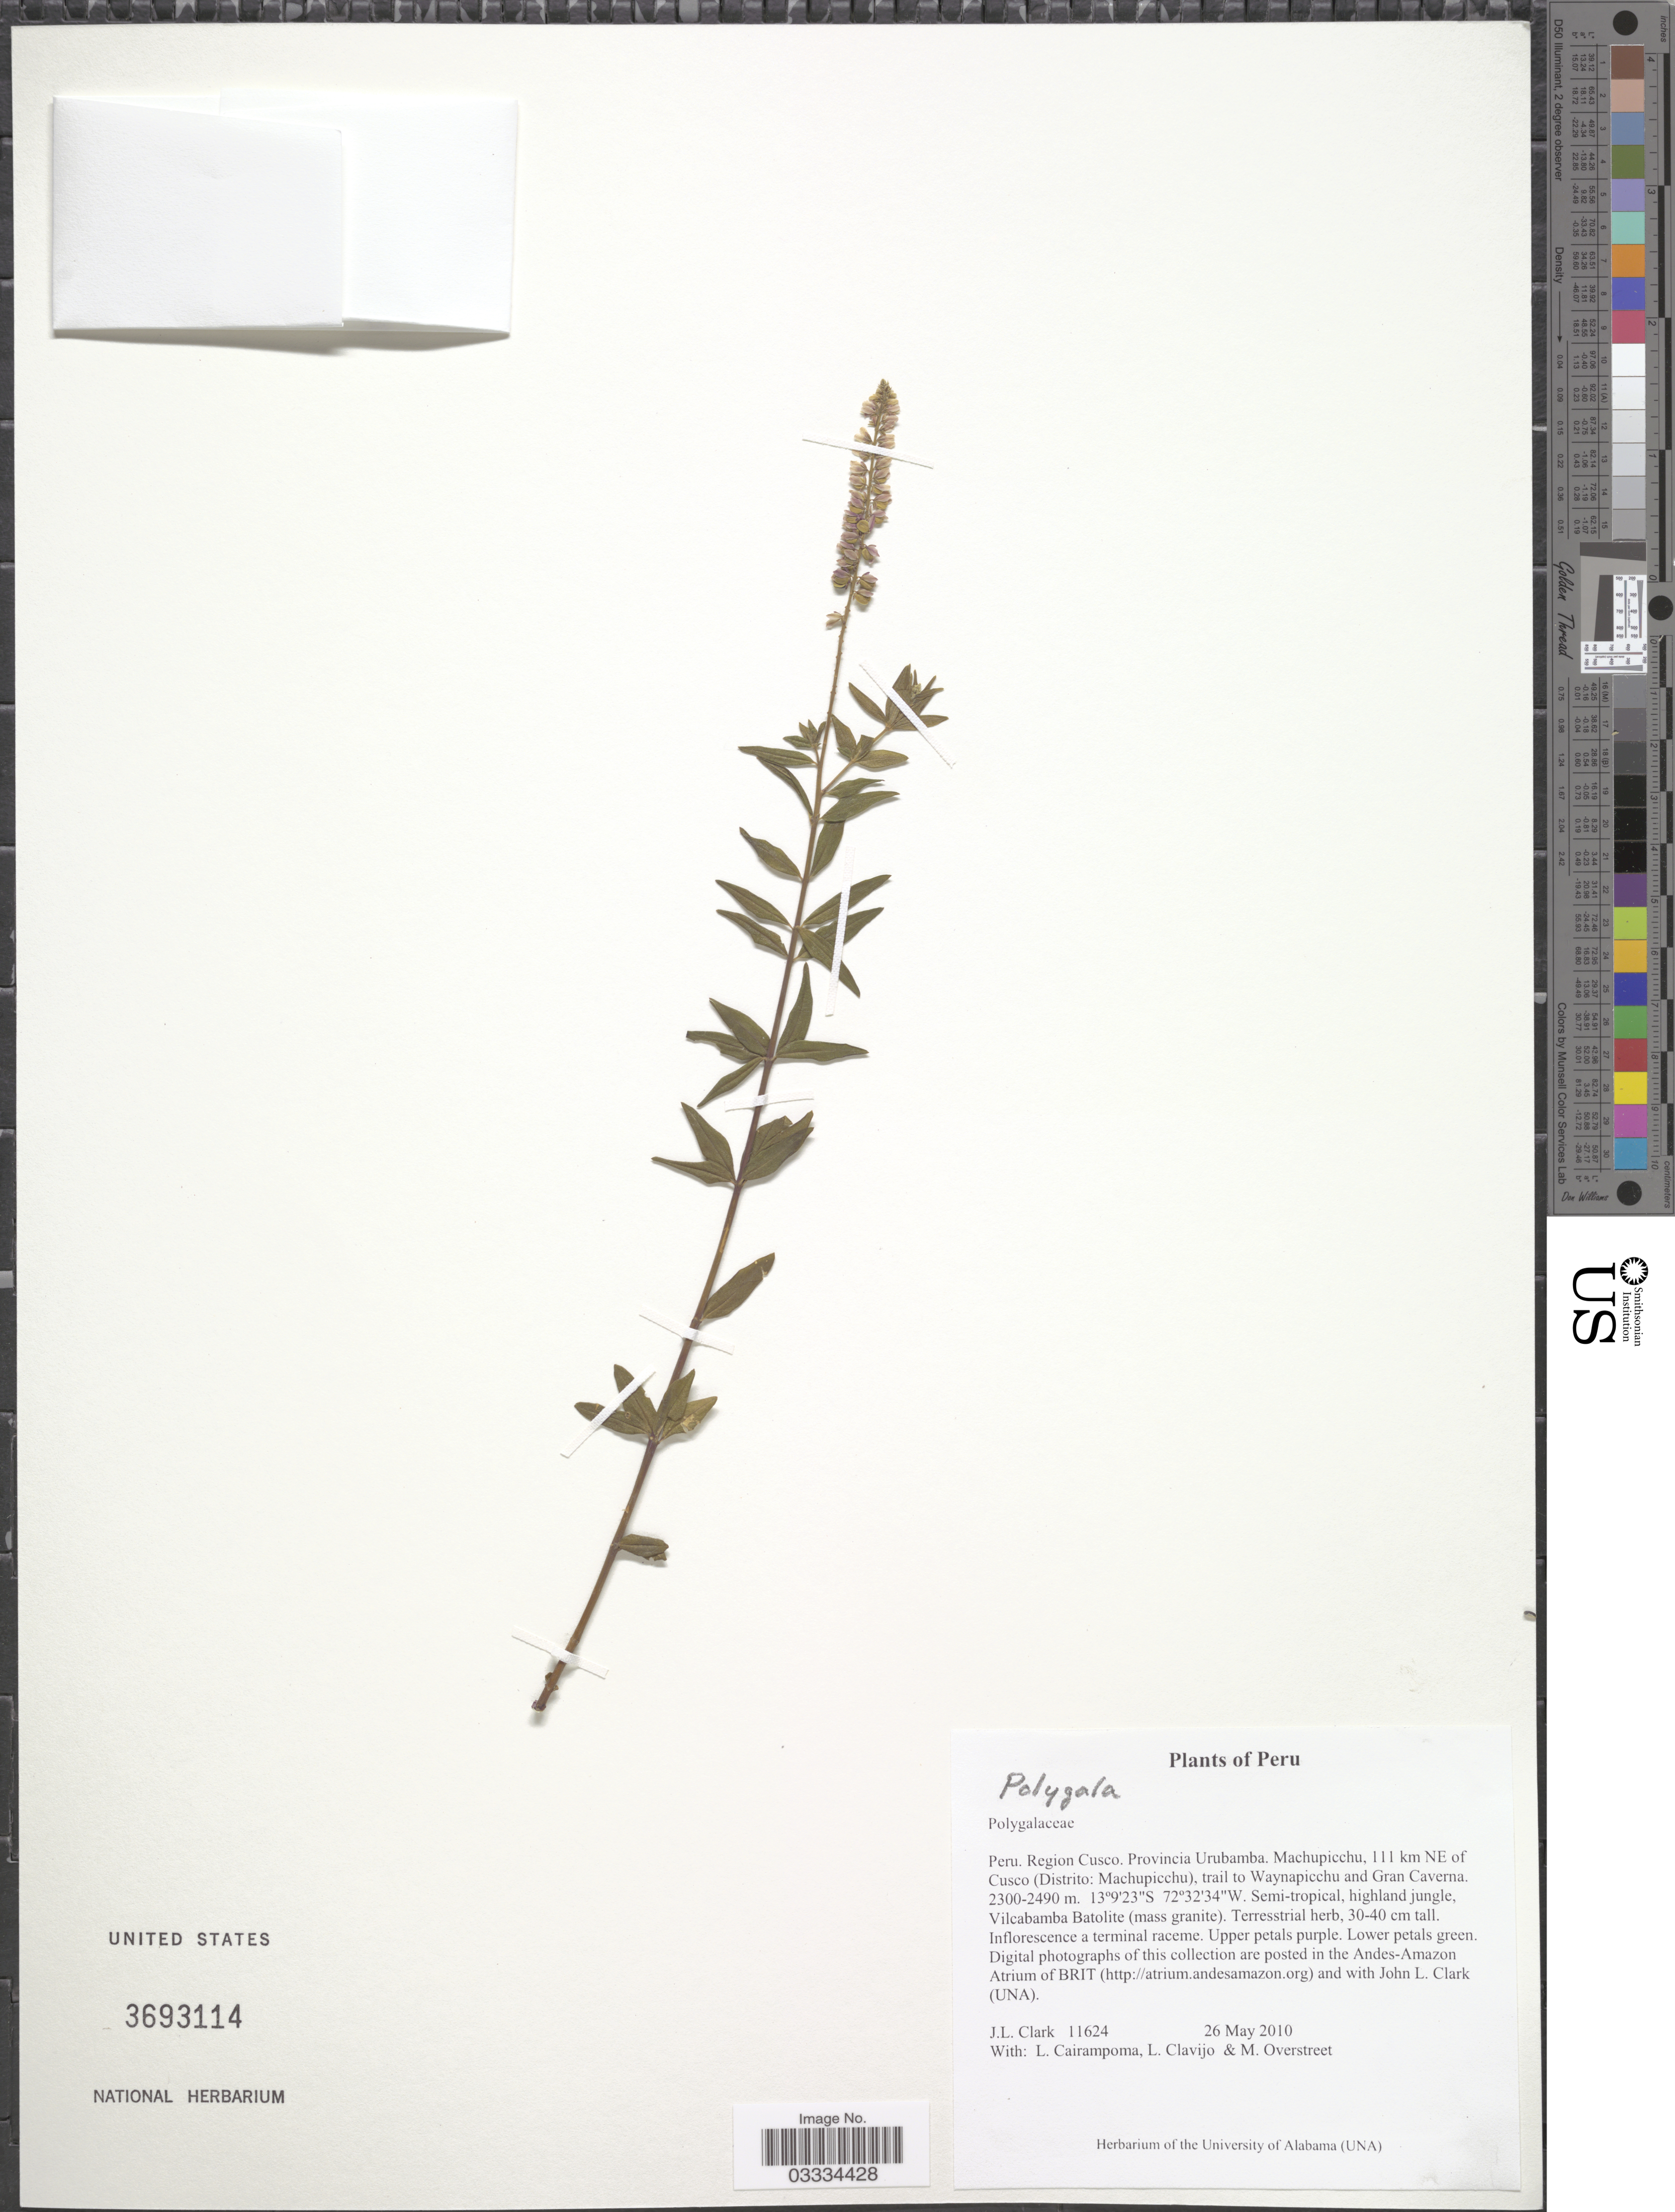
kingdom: Plantae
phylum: Tracheophyta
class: Magnoliopsida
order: Fabales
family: Polygalaceae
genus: Polygala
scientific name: Polygala sp.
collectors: J. L. Clark, L. Cairampoma, L. Clavijo & M. Overstreet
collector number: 11624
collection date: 2010-05-26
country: Peru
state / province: Cusco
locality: Provincia Urubamba. Machupicchu, 111 km NE of Cusco (Distrito: Machupicchu), trail to Waynapicchu and Gran Caverna.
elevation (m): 2300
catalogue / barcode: US 3693114